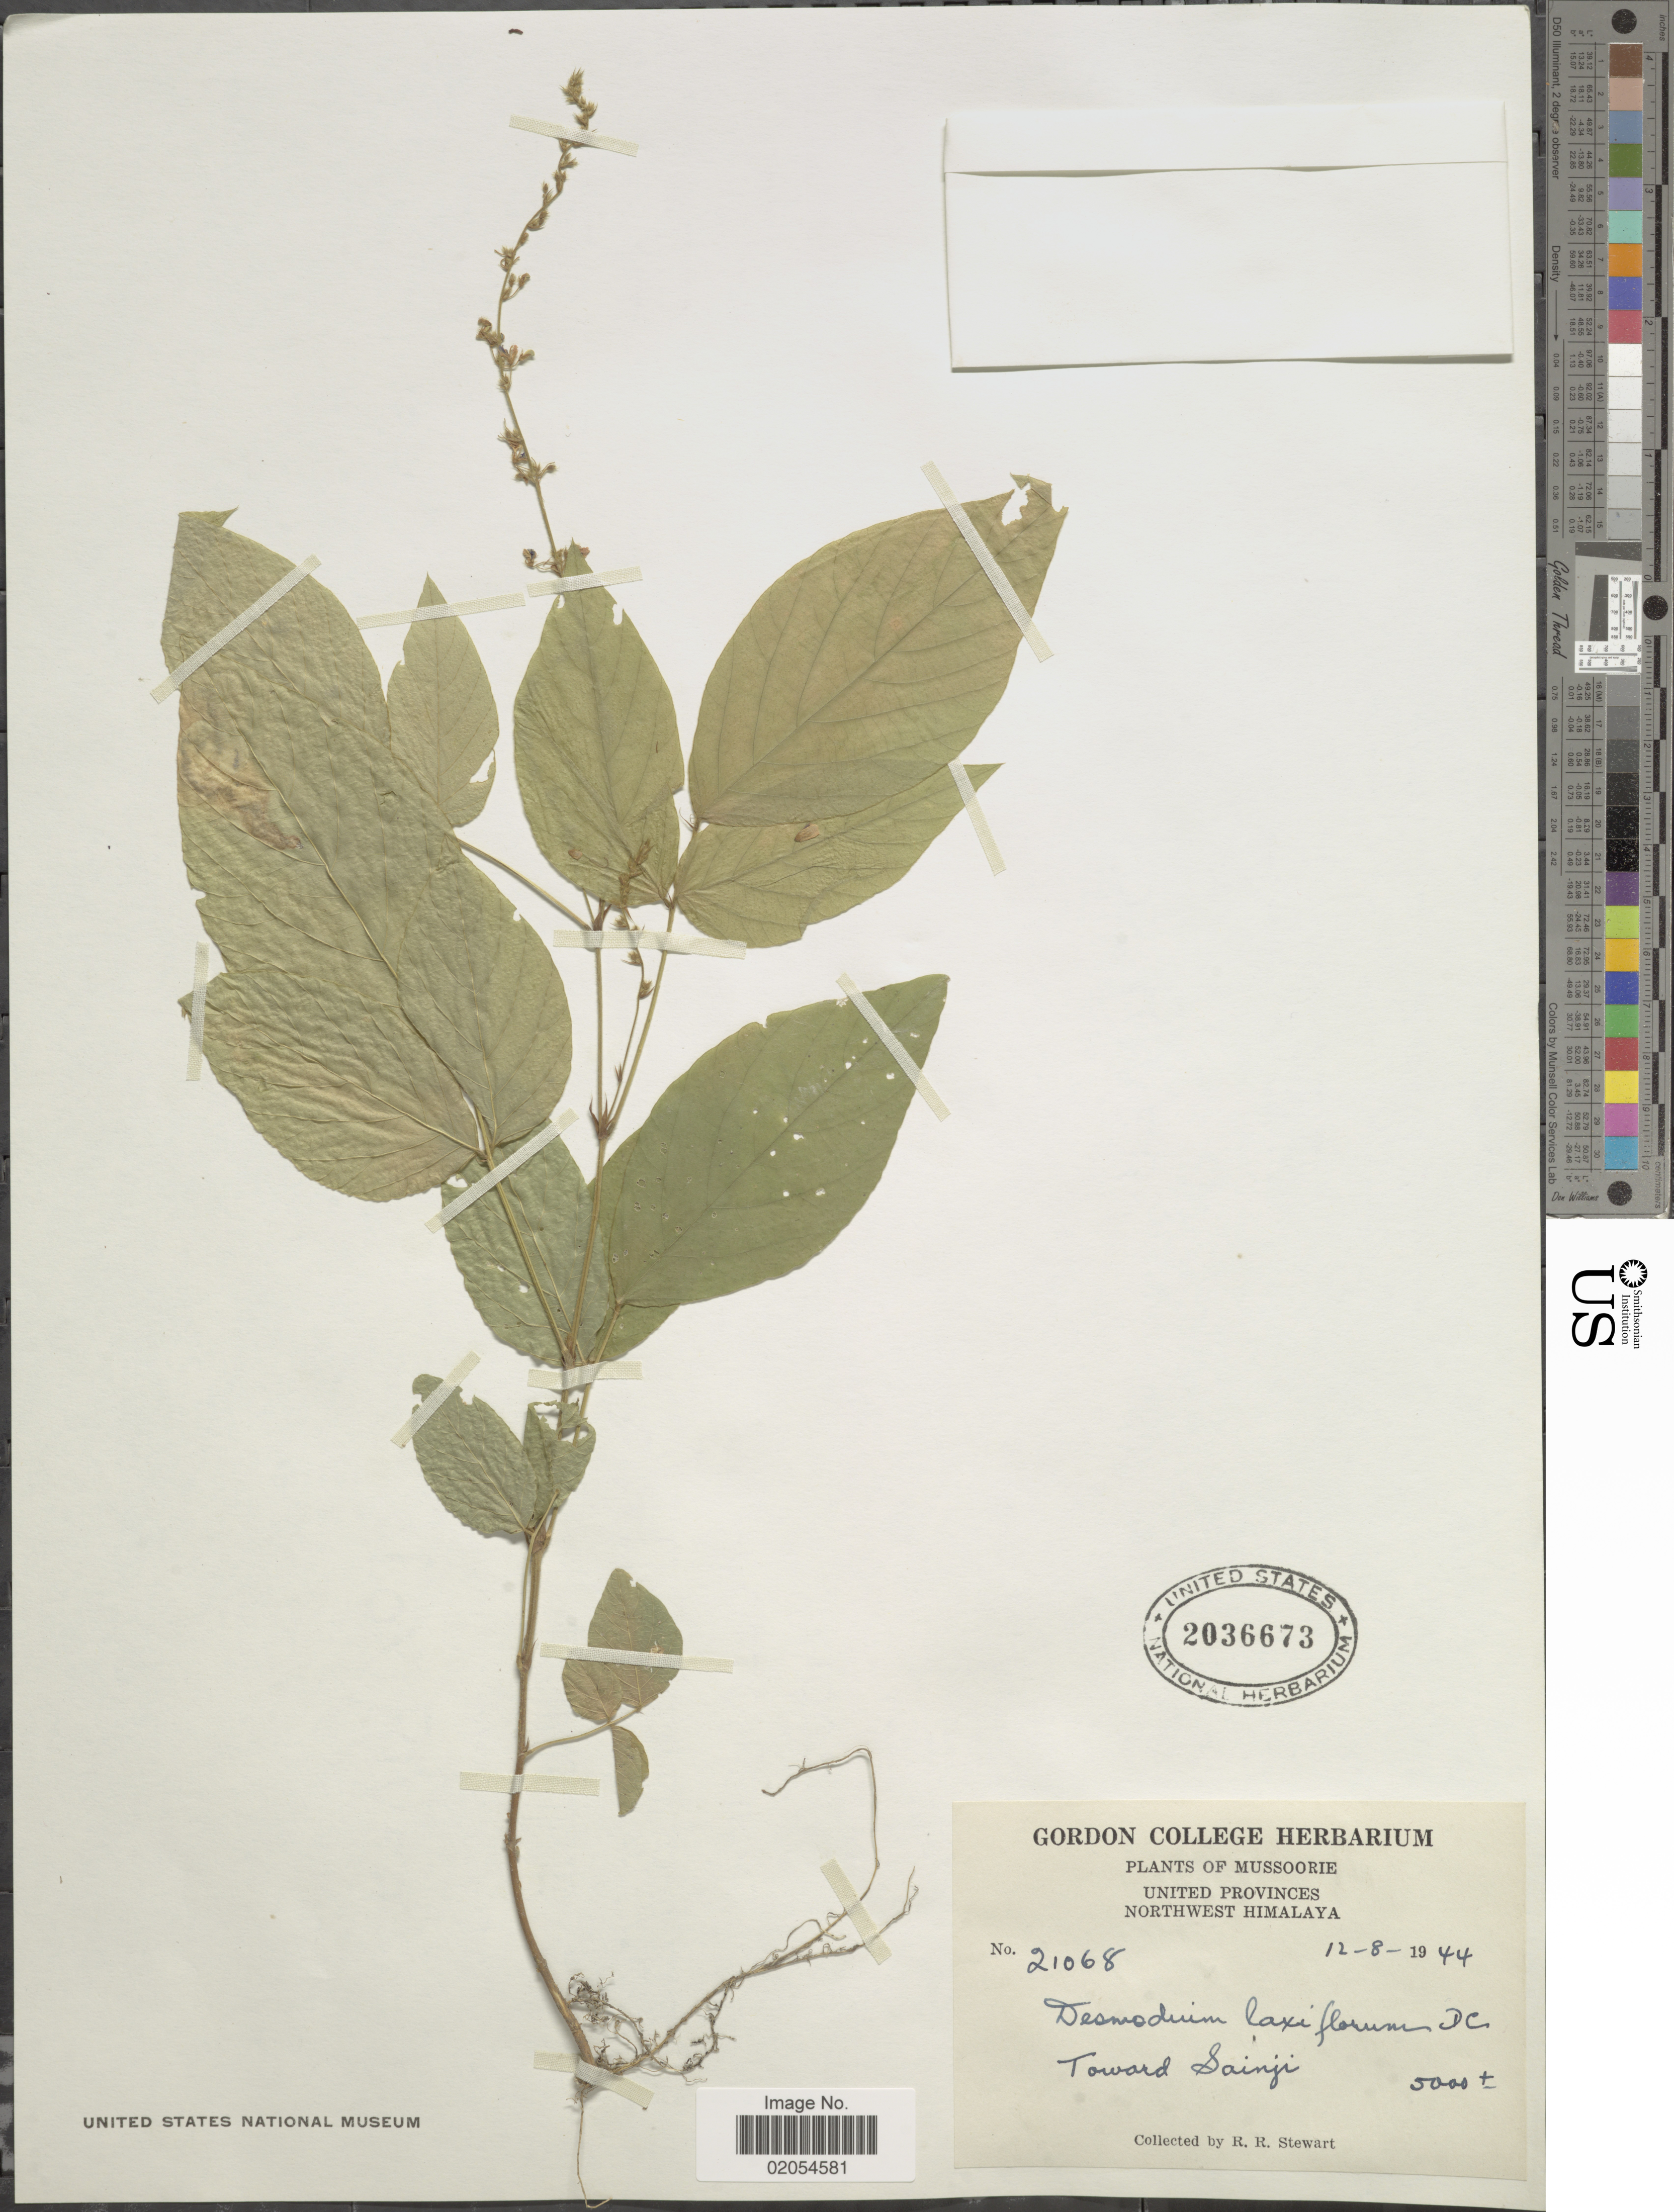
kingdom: Plantae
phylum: Tracheophyta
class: Magnoliopsida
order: Fabales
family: Fabaceae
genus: Sohmaea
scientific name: Sohmaea laxiflora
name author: (DC.) H. Ohashi & K. Ohashi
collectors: R. R. Stewart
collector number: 21068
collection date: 1944-08-12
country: India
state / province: Uttarakhand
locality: Mussourie. United Provinces. Northwest Himalaya. Toward Sainji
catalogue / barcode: US 2036673